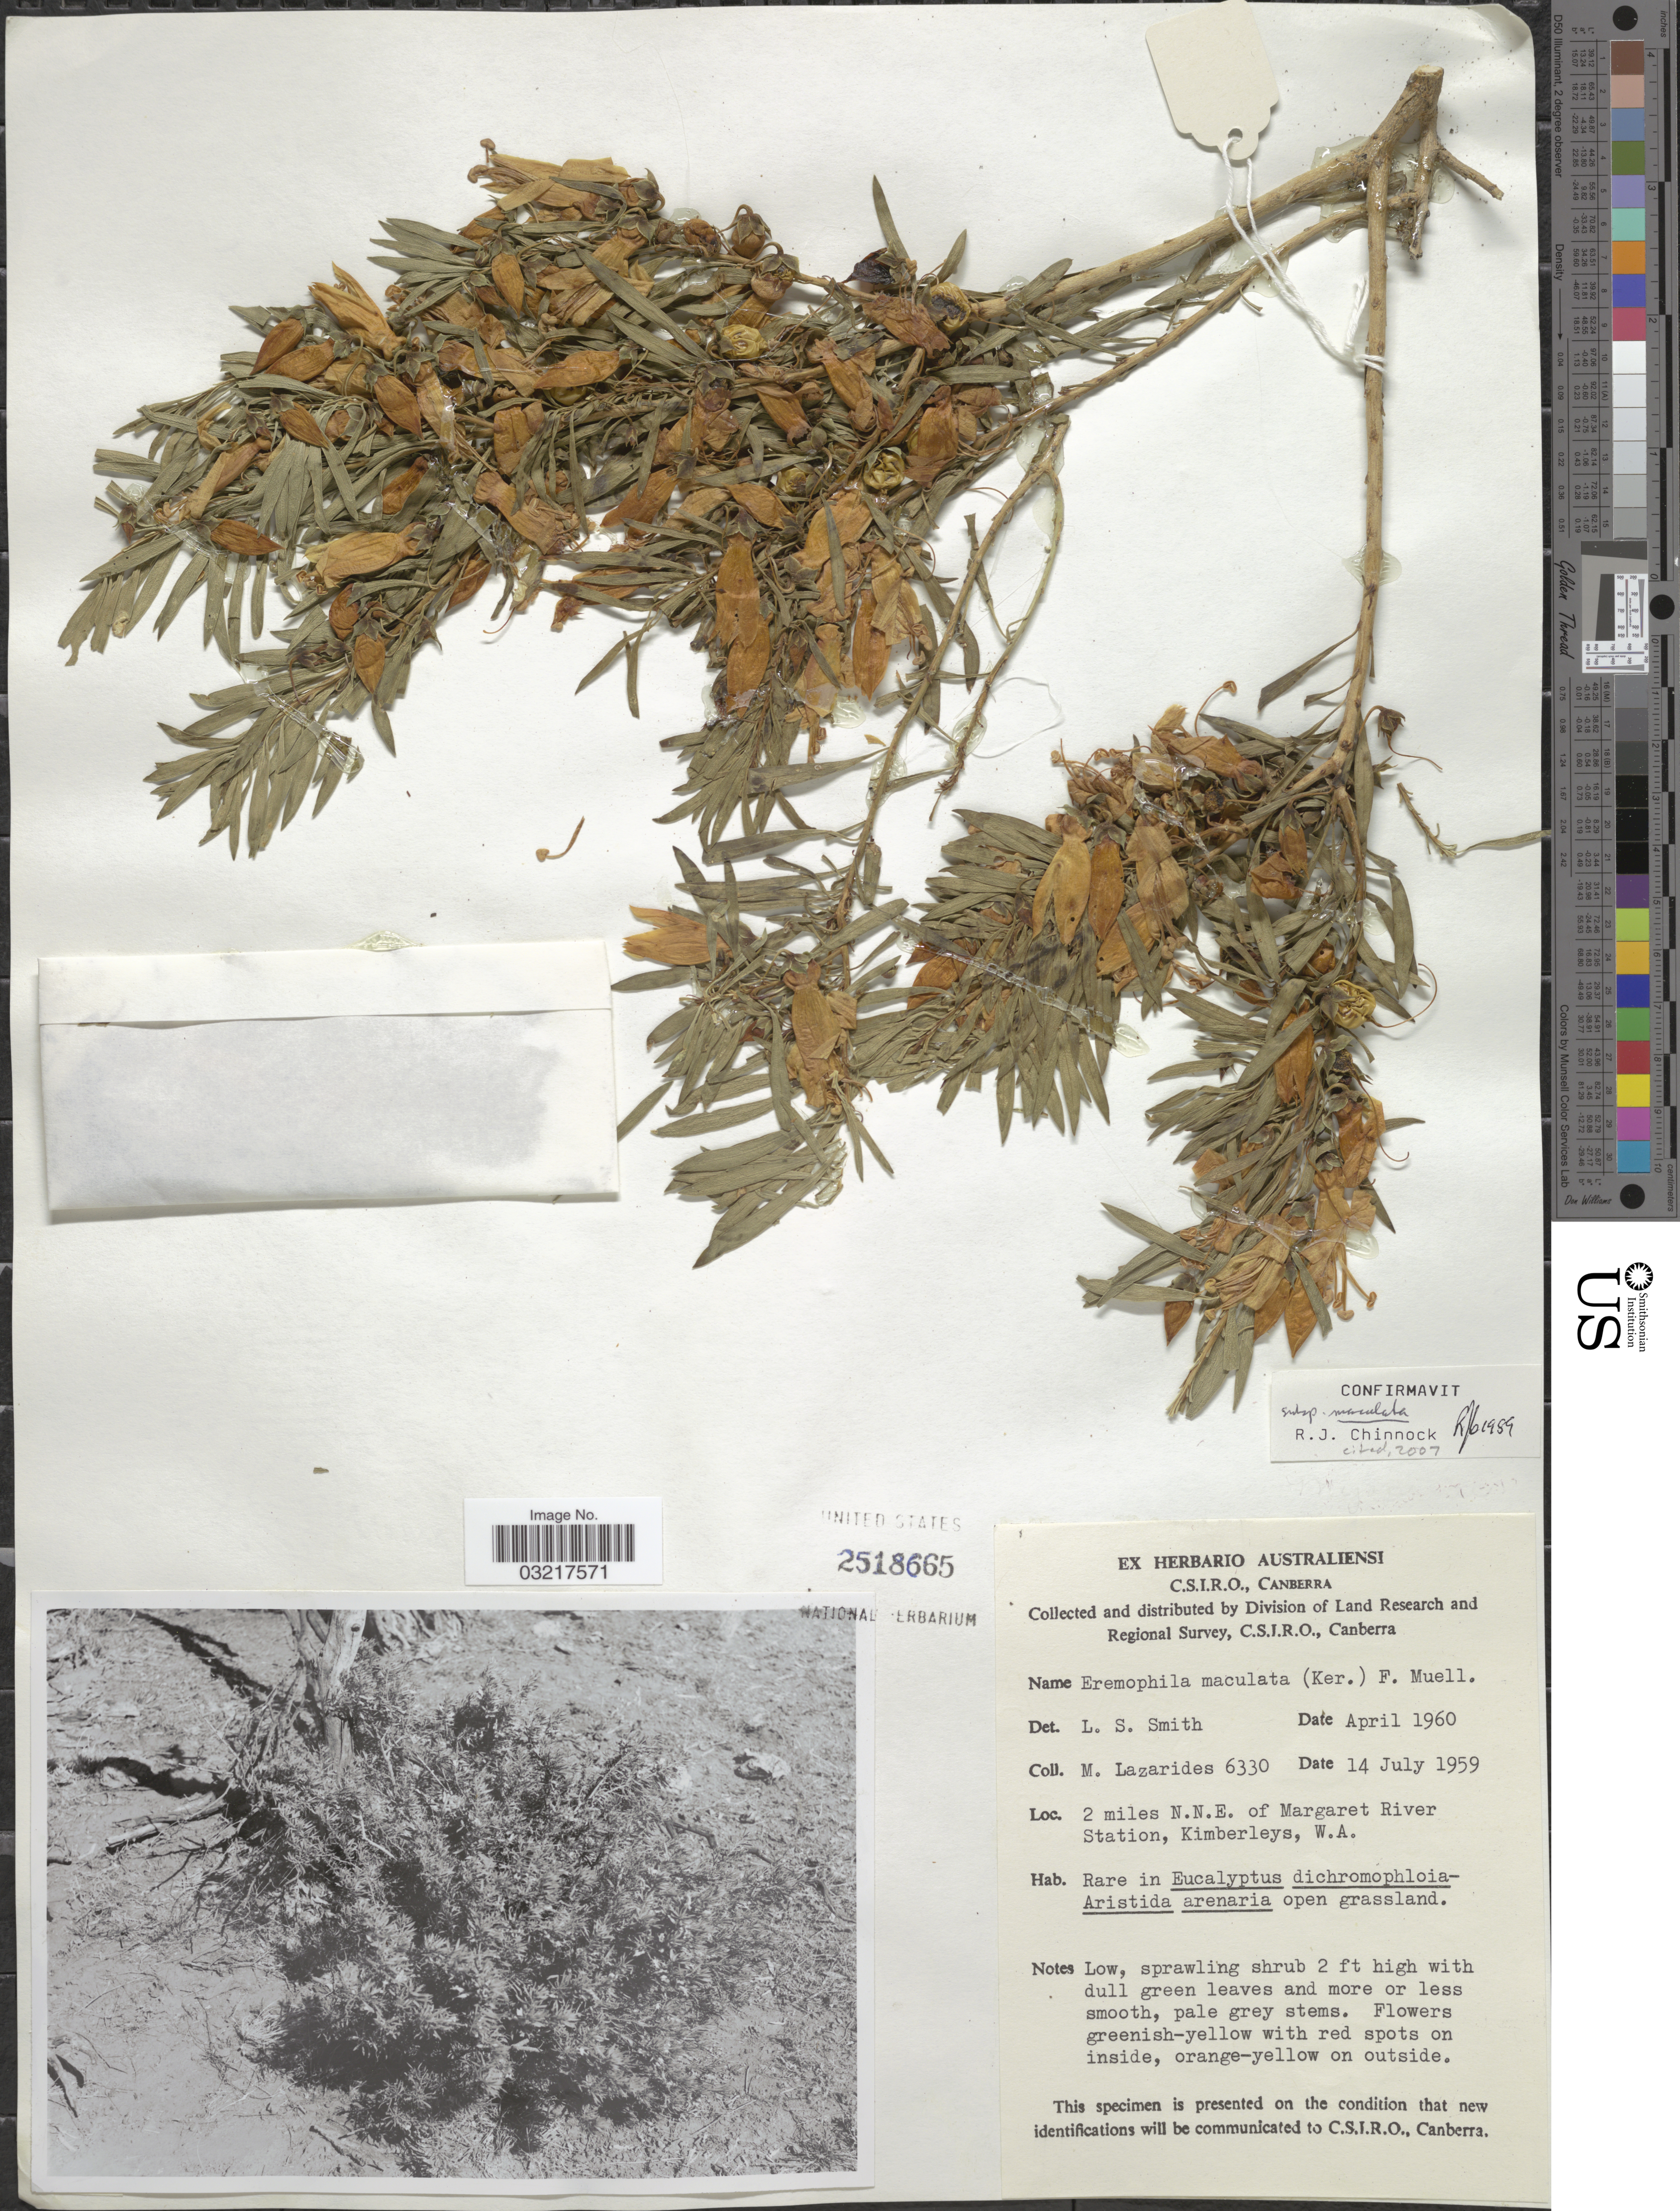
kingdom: Plantae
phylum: Tracheophyta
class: Magnoliopsida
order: Lamiales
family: Scrophulariaceae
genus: Eremophila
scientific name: Eremophila maculata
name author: (Ker Gawl.) F. Muell.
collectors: M. Lazarides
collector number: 6330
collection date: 1959-07-14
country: Australia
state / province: Western Australia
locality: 2 miles N.N.E. of Margaret River Station, Kimberleys, W.A.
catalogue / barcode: US 2518665